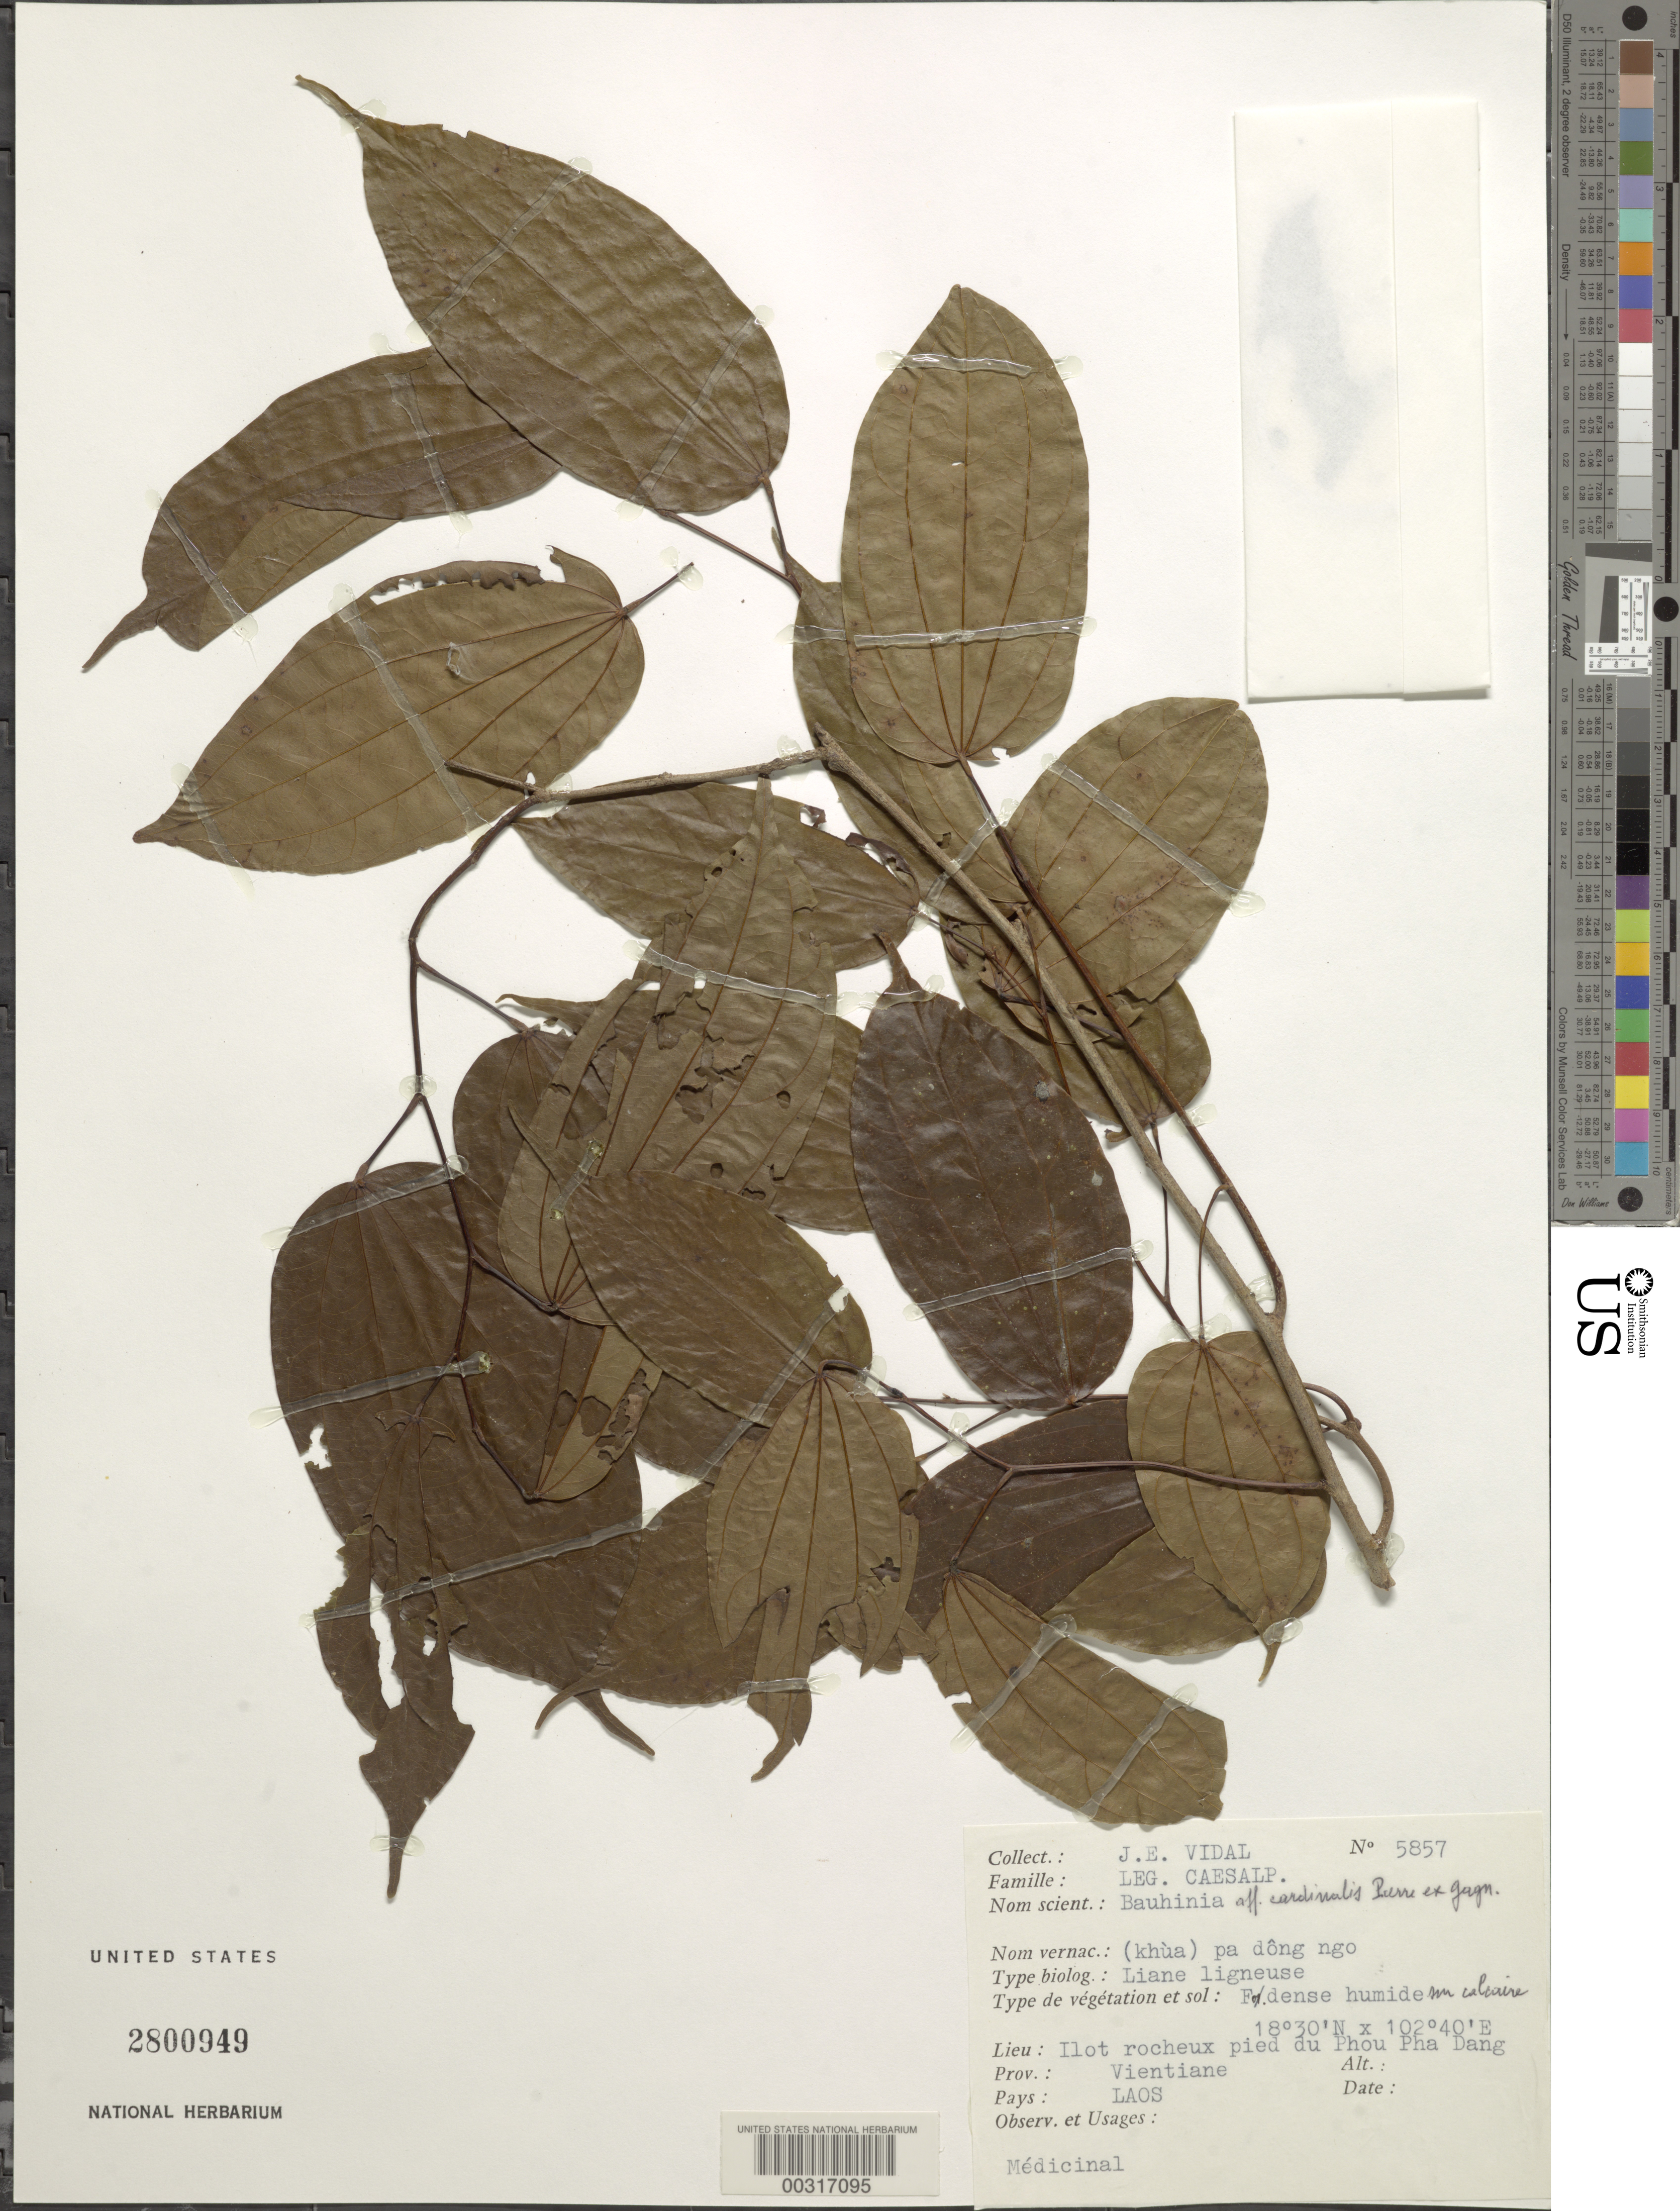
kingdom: Plantae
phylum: Tracheophyta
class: Magnoliopsida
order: Fabales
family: Fabaceae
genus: Phanera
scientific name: Phanera cardinalis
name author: (Pierre ex Gagnep.) Sinou & Bruneau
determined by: U.S. National Herbarium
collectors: J. E. Vidal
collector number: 5857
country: Laos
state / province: Viangchan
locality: Phou Pha Dang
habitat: Dense humid forest; rocky island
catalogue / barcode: US 2800949